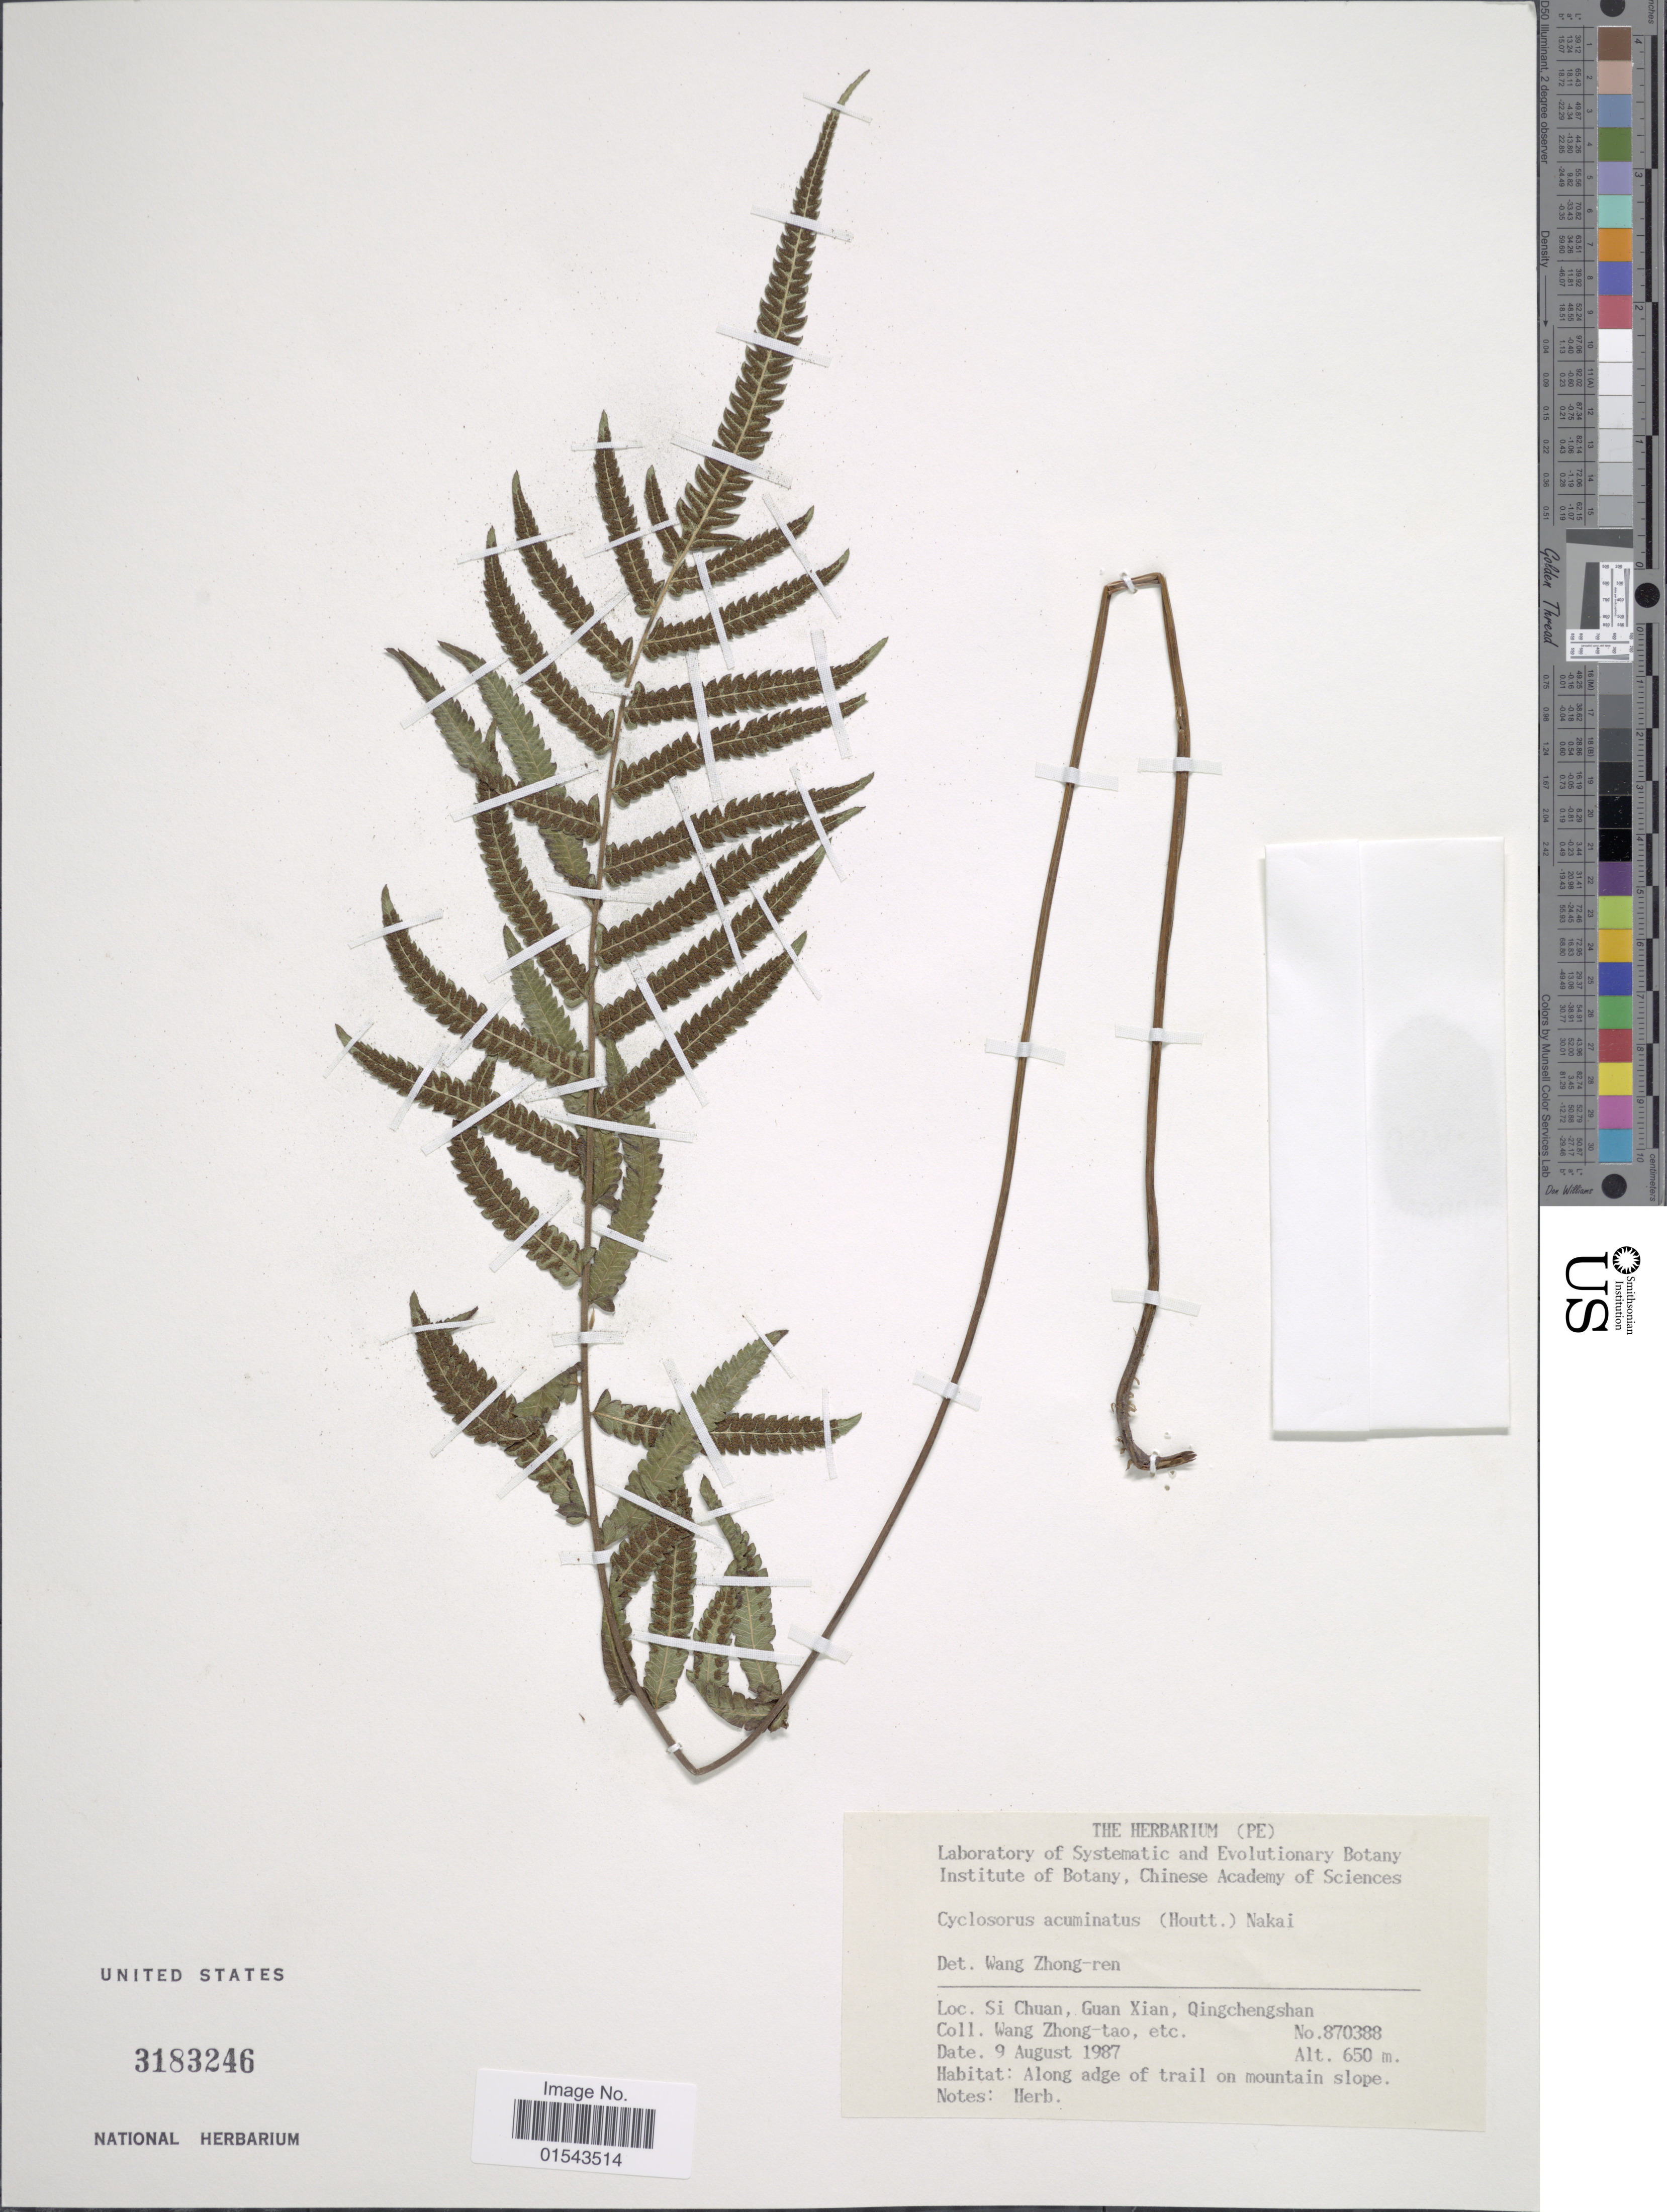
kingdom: Plantae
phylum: Tracheophyta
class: Polypodiopsida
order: Polypodiales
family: Thelypteridaceae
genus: Christella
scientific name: Christella acuminata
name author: (Houtt.) H. Lév.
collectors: et al.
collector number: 870388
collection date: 1987-08-09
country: China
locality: Si Chuan, Guan Xian, Qingchengshan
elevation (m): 650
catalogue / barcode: US 3183246